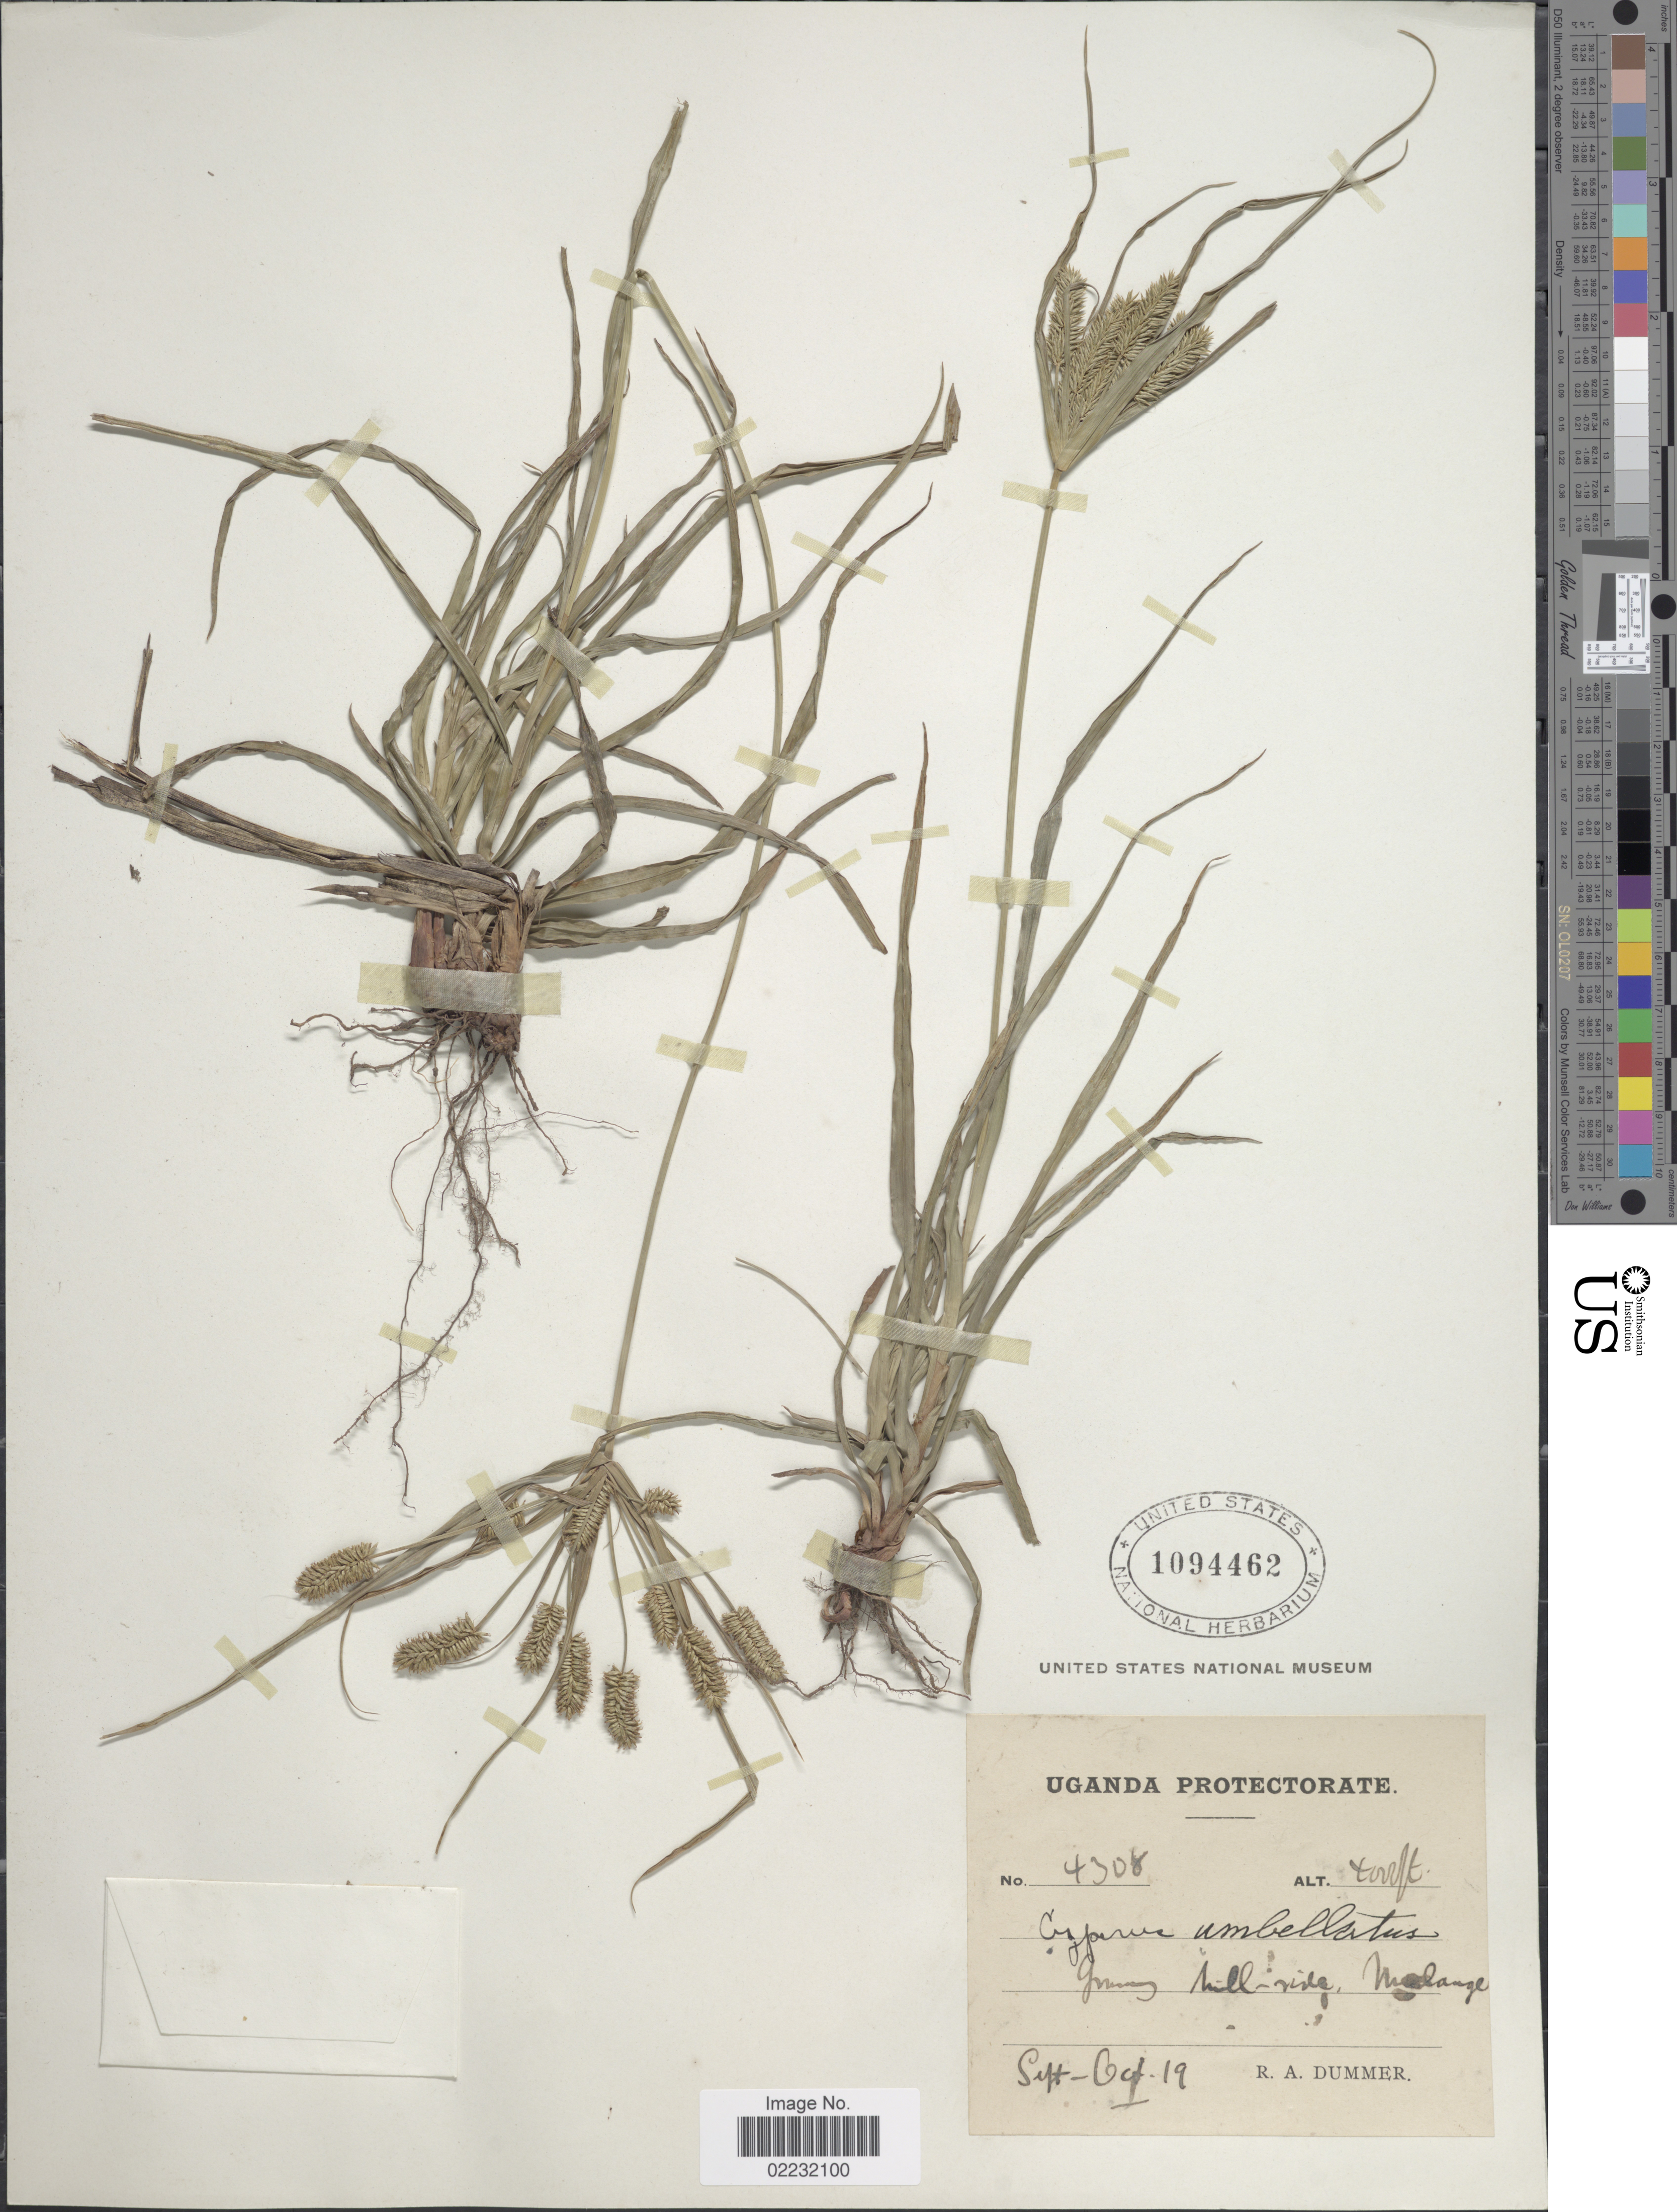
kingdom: Plantae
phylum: Tracheophyta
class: Liliopsida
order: Poales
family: Cyperaceae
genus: Cyperus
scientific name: Cyperus cyperoides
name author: (L.) Kuntze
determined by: Strong, Mark T., (BOT), Smithsonian Institution - National Museum of Natural History (UNITED STATES)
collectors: R. Dümmer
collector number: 4308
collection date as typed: Transcribed d/m/y: /9/19 to /10/19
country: Uganda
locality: Grassy hill-side, Melange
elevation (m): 1219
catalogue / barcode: US 1094462